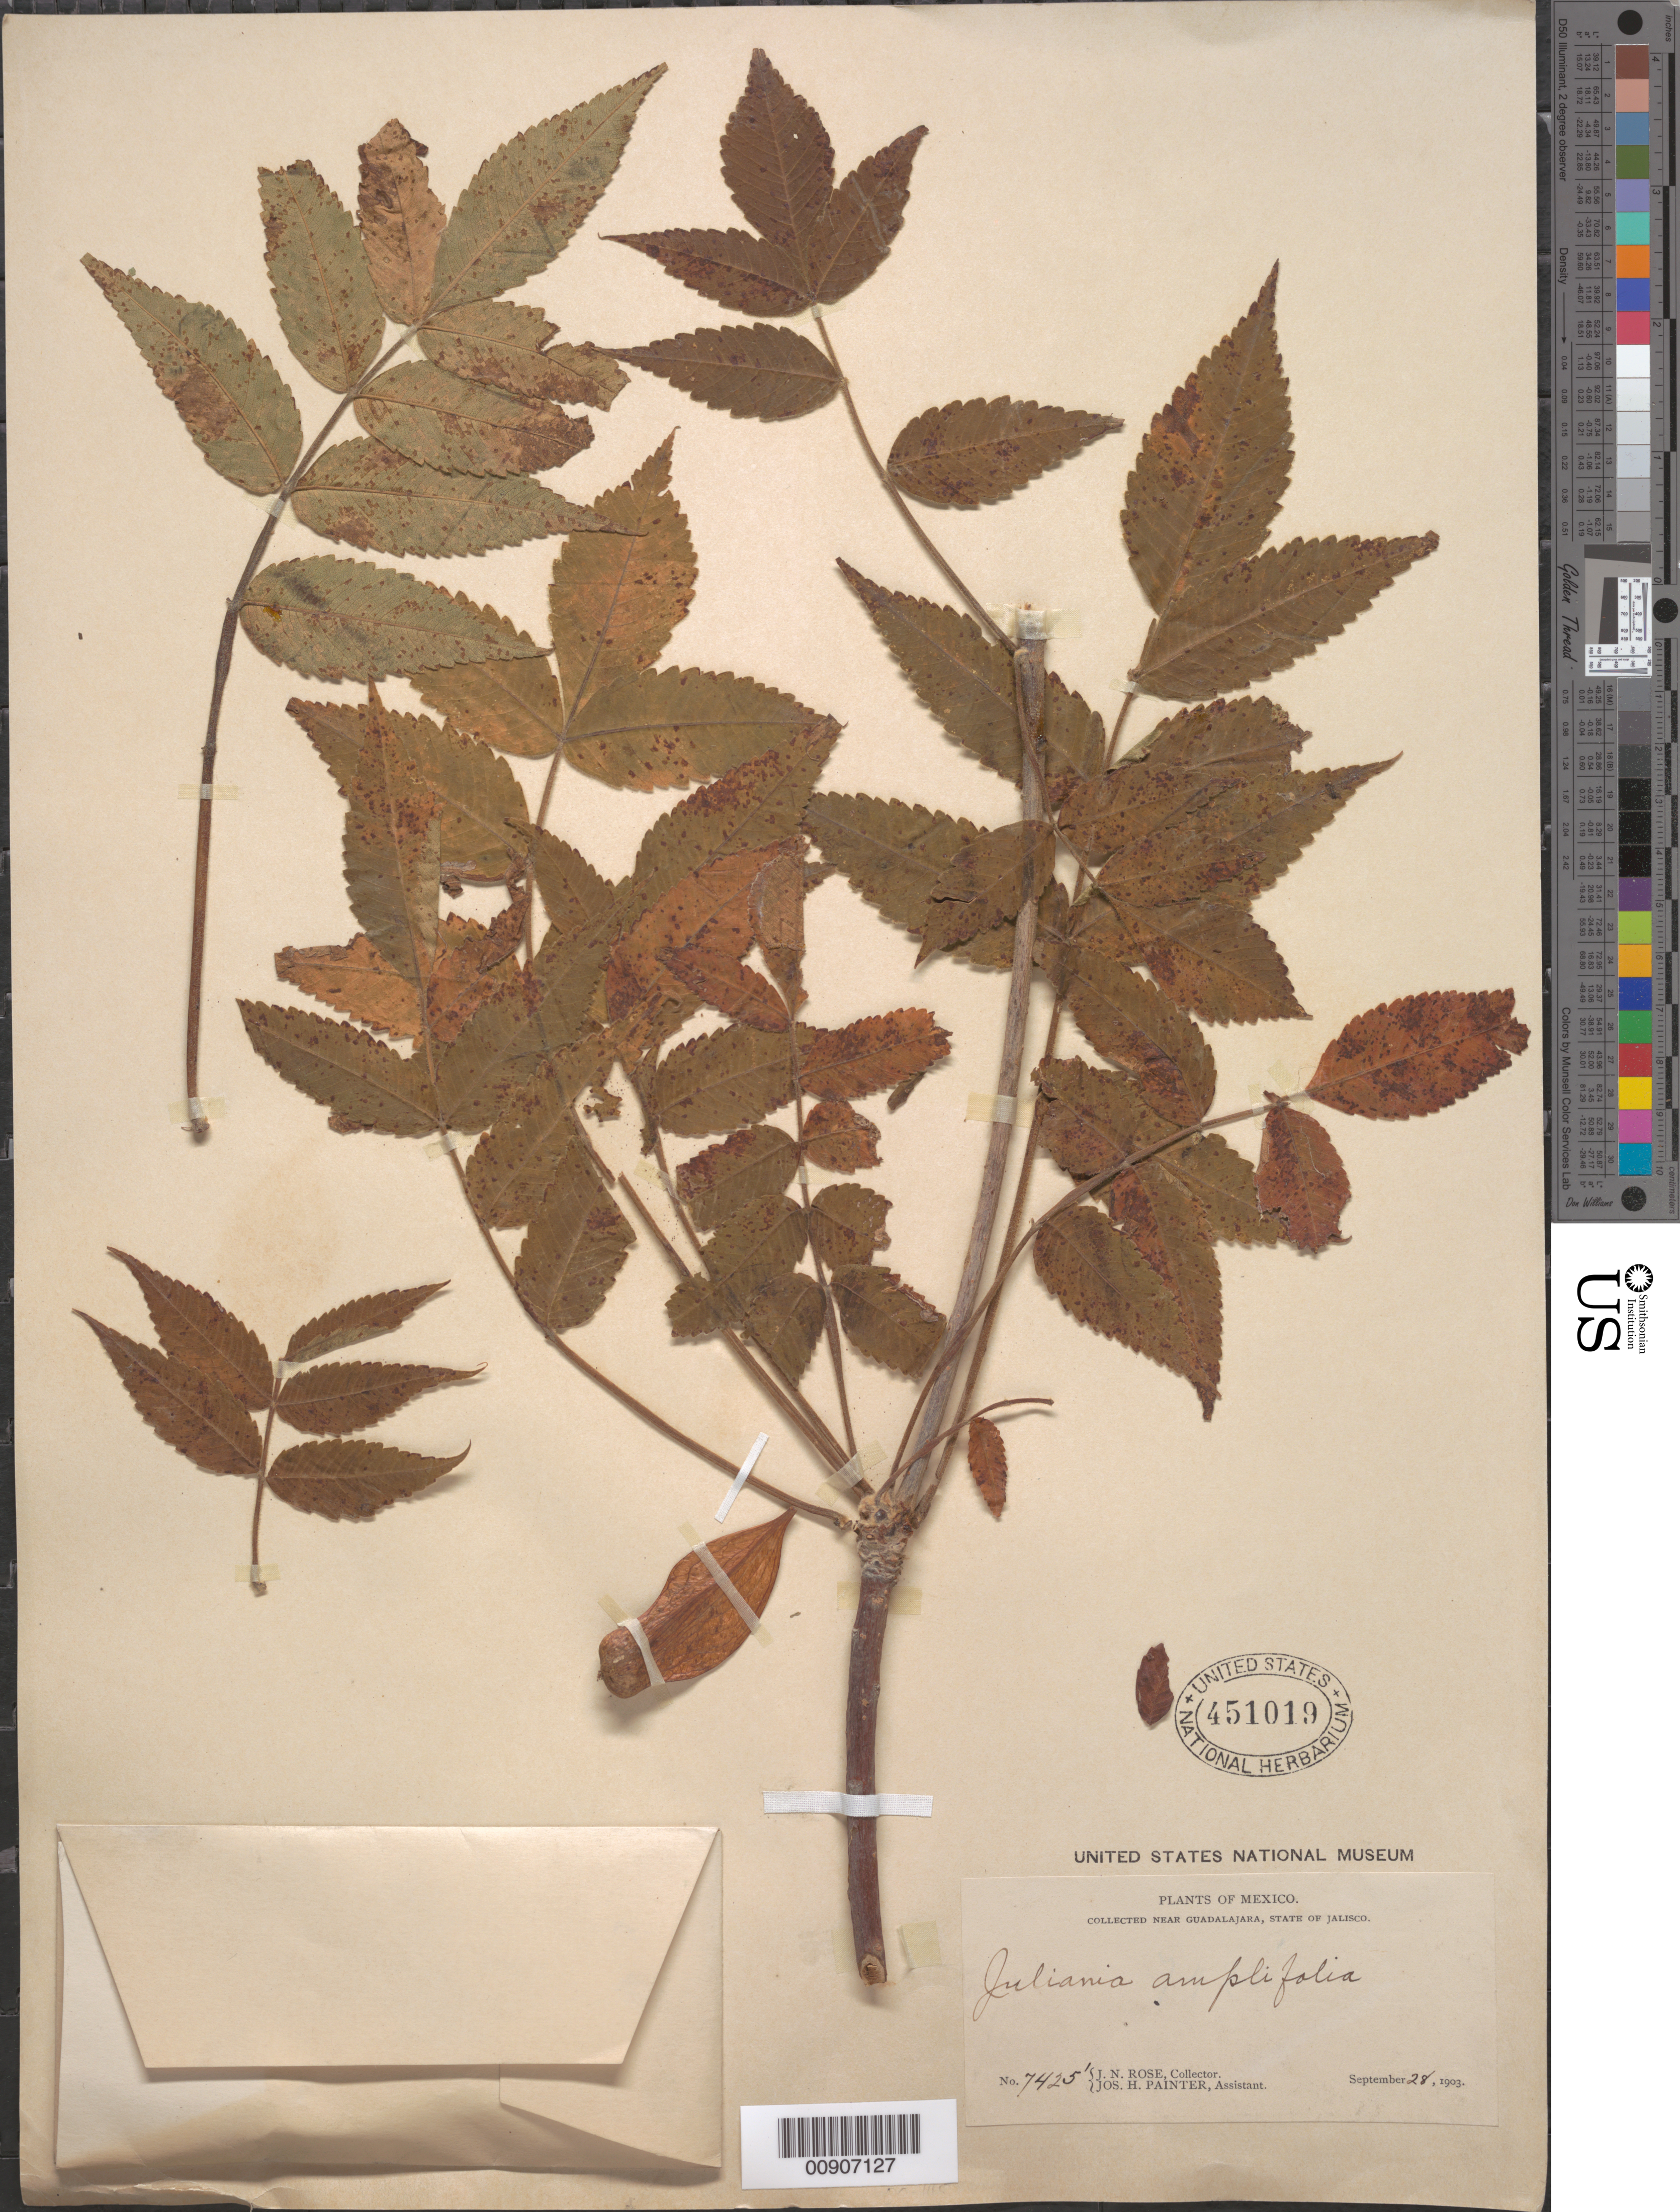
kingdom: Plantae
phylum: Tracheophyta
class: Magnoliopsida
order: Sapindales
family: Anacardiaceae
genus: Amphipterygium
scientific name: Amphipterygium amplifolium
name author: (Hemsl. & Rose) Hemsl. & Rose ex Standl.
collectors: J. N. Rose & J. H. Painter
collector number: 7425 superscript 1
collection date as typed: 28 Sep 1903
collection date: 1903-09-28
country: Mexico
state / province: Jalisco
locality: Near Guadalajara, State of Jalisco.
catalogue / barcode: US 451019